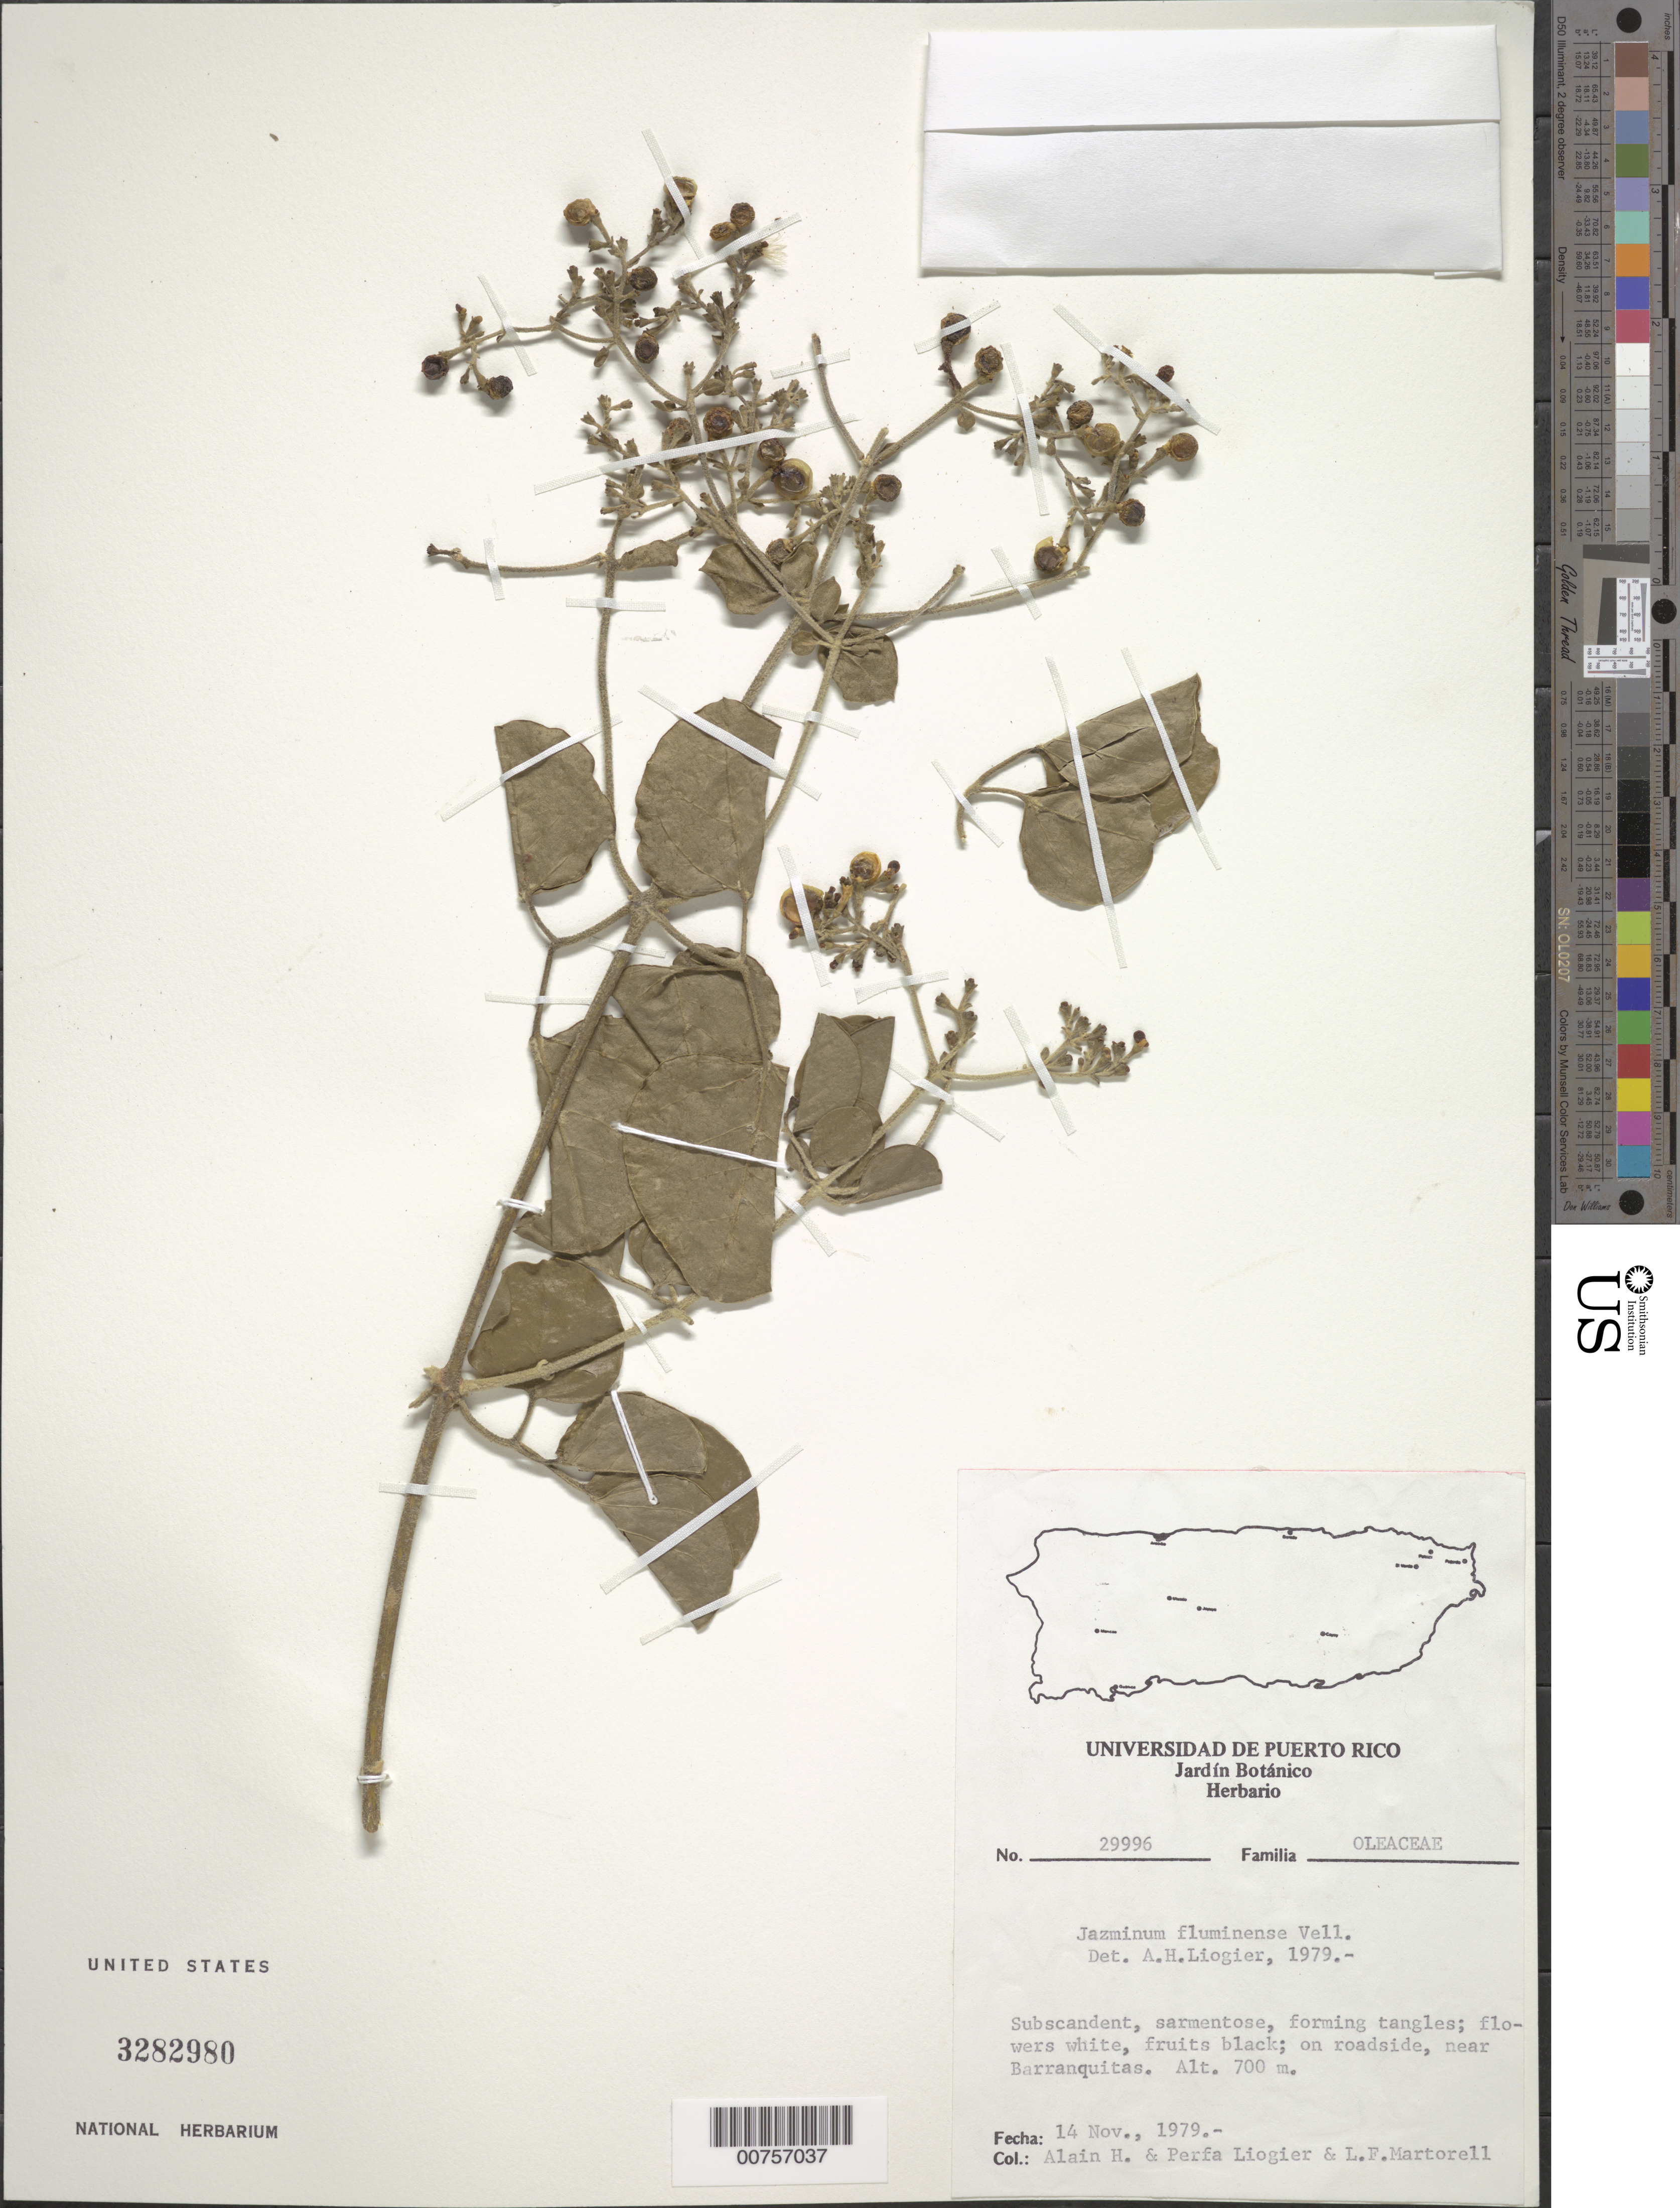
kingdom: Plantae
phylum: Tracheophyta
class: Magnoliopsida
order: Lamiales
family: Oleaceae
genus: Jasminum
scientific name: Jasminum fluminense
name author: Vell.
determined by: Liogier, Alain H.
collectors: A. H. Liogier, M. P. Liogier & L. Martorell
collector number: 29996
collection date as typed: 14 Nov 1979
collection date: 1979-11-14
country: Puerto Rico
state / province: Barranquitas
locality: Near Barranquitas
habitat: On roadside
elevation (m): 700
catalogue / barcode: US 3282980